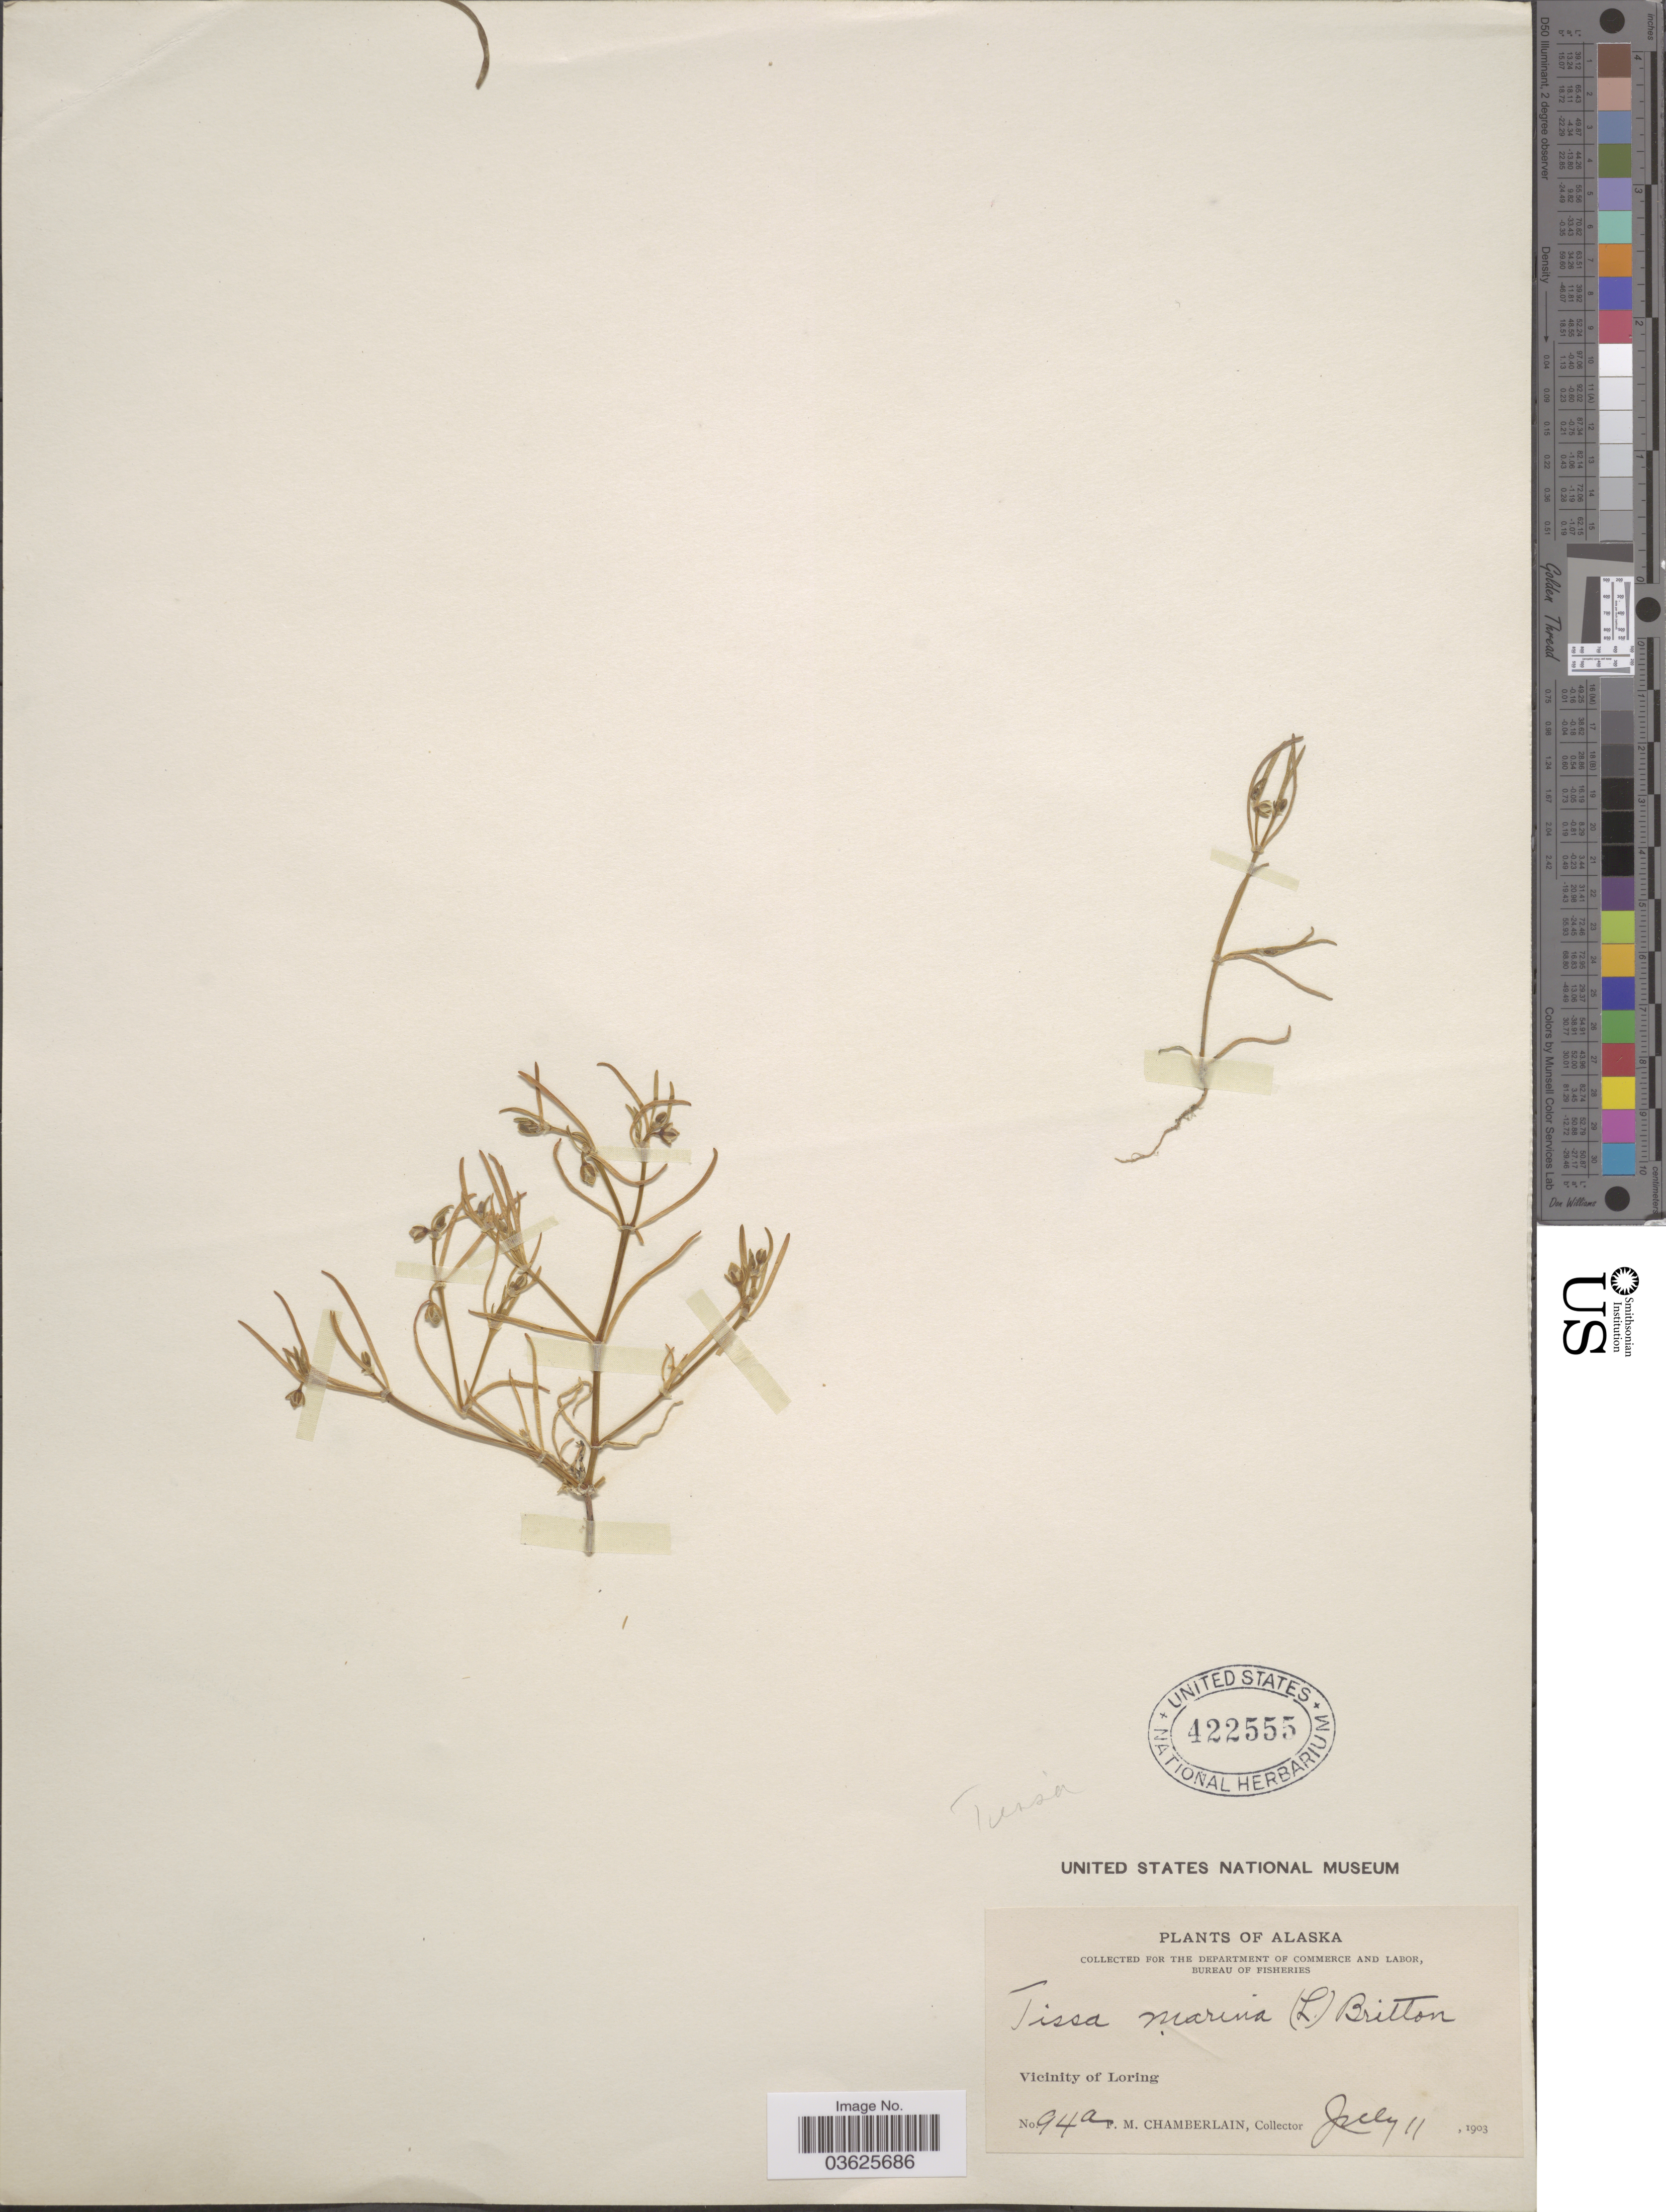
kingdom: Plantae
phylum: Tracheophyta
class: Magnoliopsida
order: Caryophyllales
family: Caryophyllaceae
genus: Spergularia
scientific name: Spergularia marina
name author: (L.) Griseb.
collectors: F. Chamberlain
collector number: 94a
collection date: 1903-07-11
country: United States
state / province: Alaska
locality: Vicinity of Loring.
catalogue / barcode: US 422555